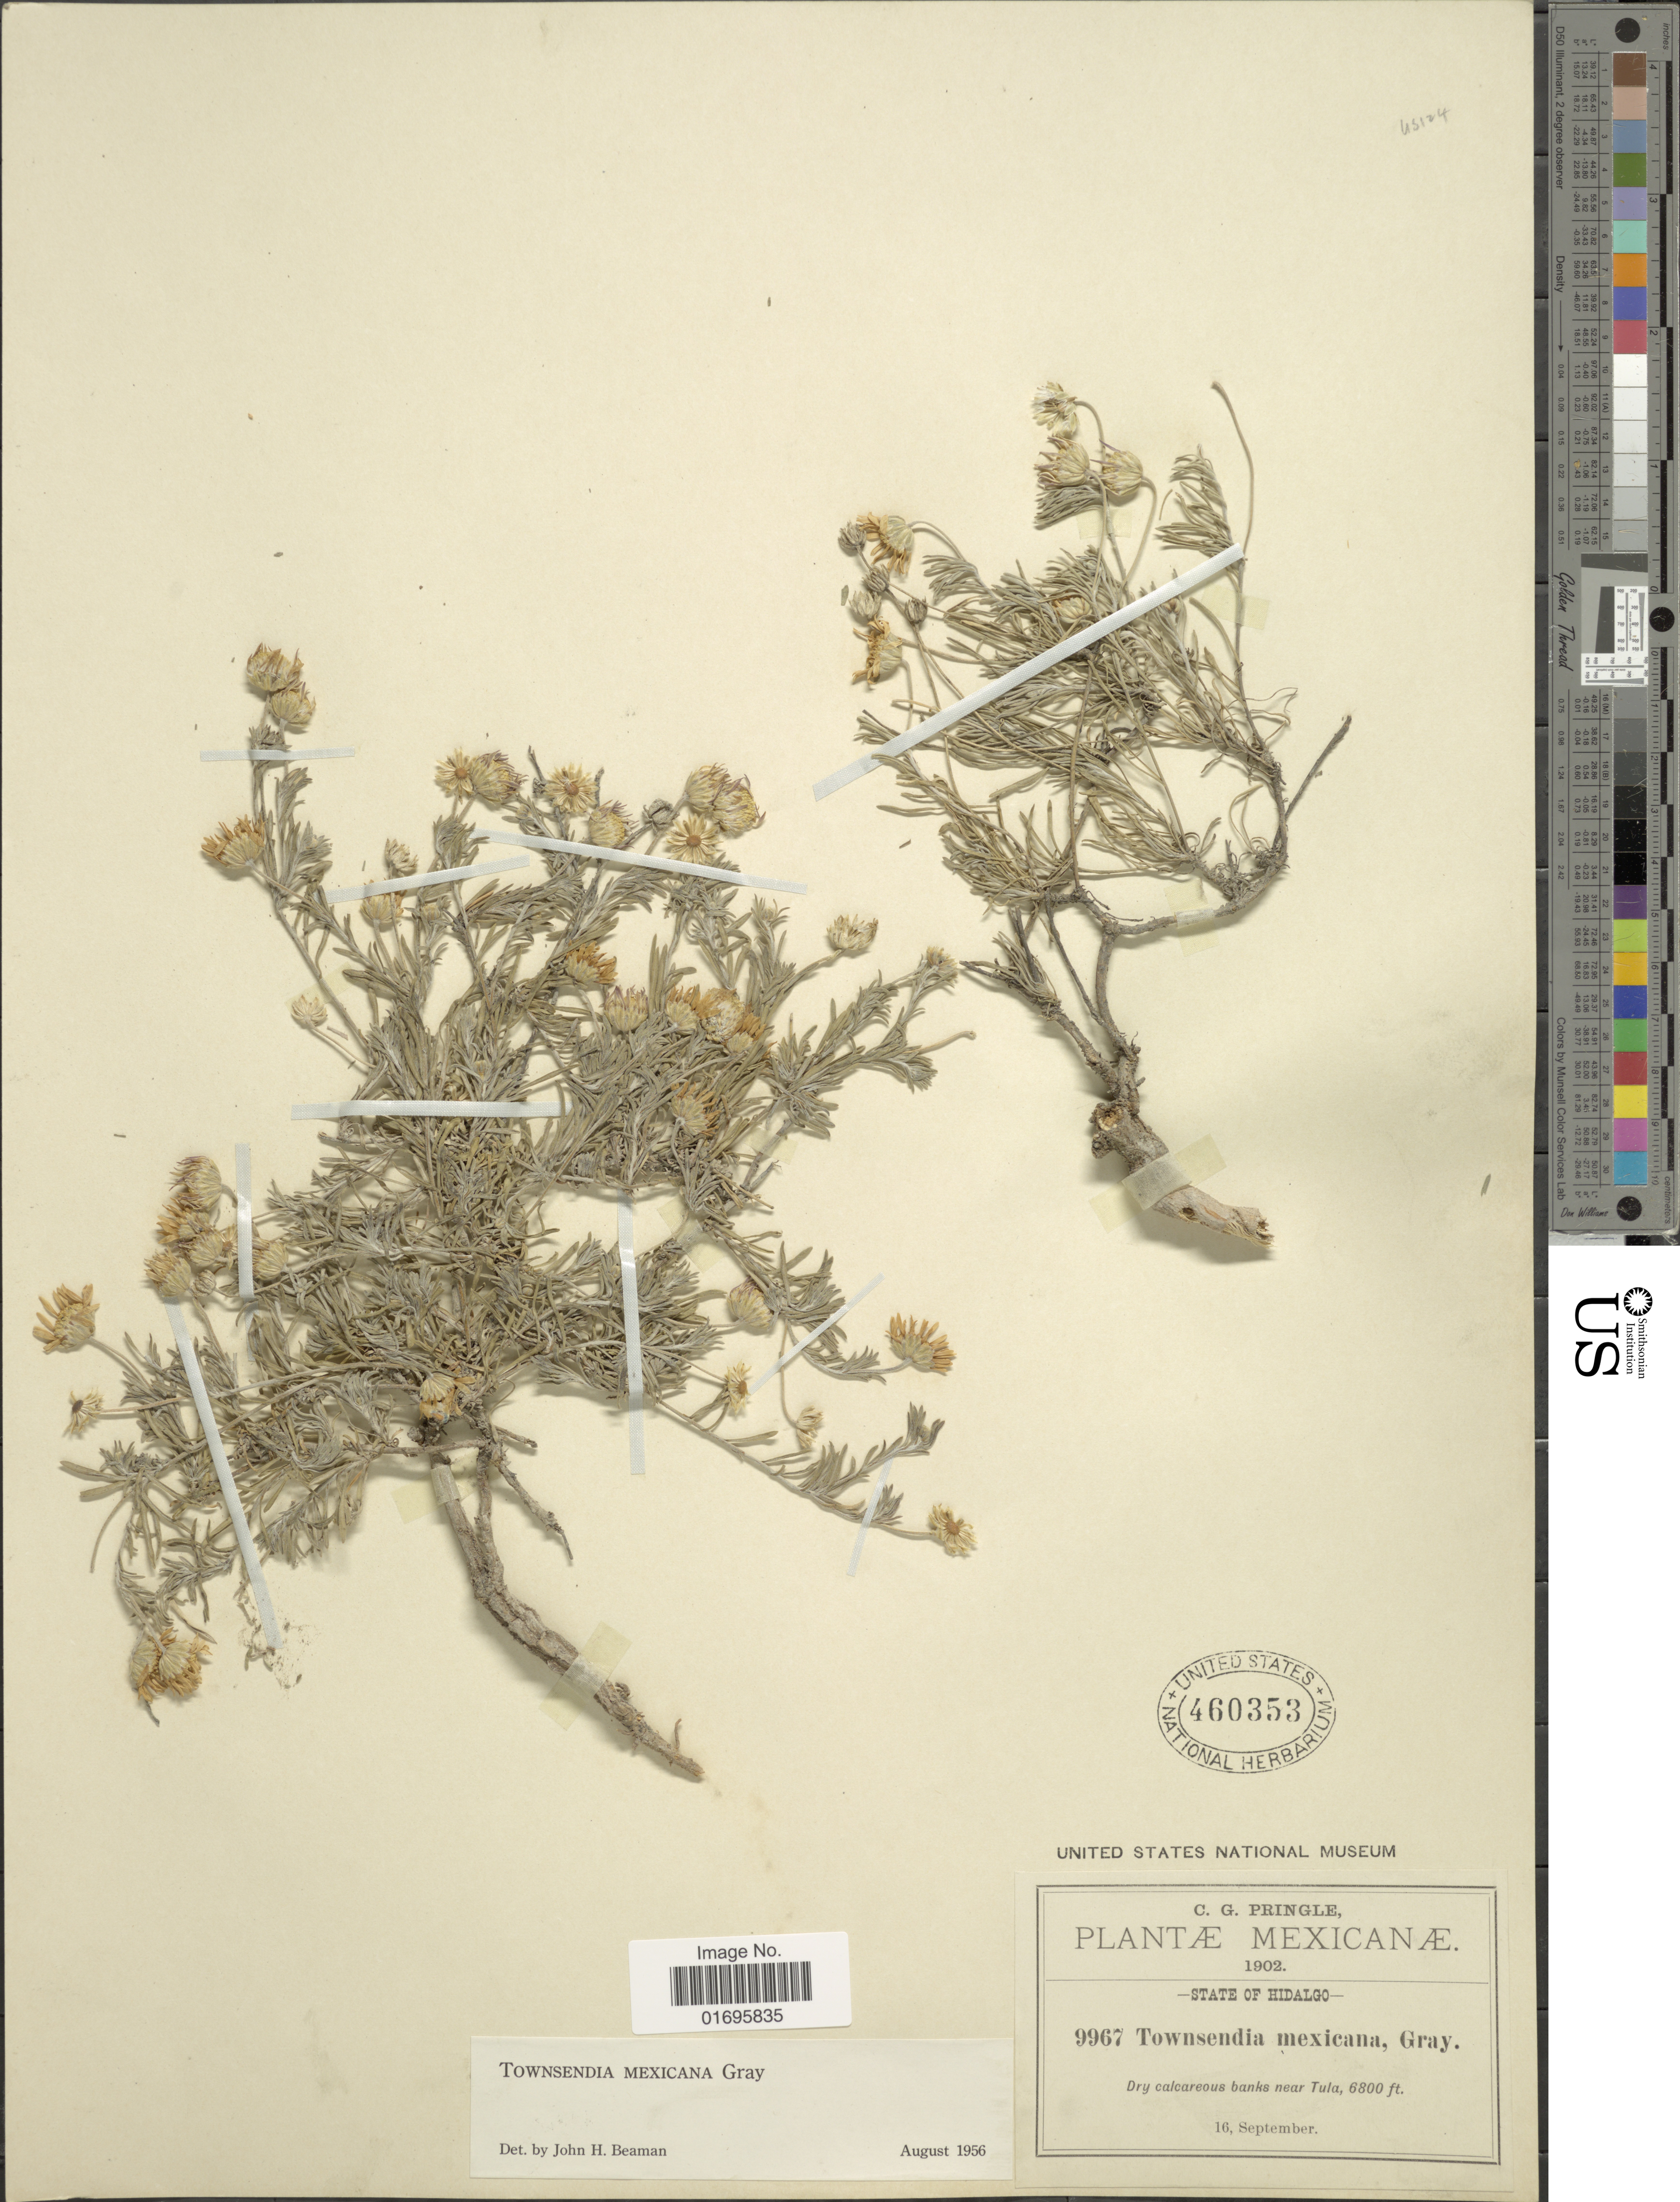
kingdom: Plantae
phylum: Tracheophyta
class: Magnoliopsida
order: Asterales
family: Asteraceae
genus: Townsendia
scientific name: Townsendia mexicana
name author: A. Gray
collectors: C. G. Pringle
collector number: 9967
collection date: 1902-09-16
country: Mexico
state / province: Hidalgo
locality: State of Hidalgo. Dry calcareous banks near Tula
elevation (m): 2073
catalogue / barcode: US 460353